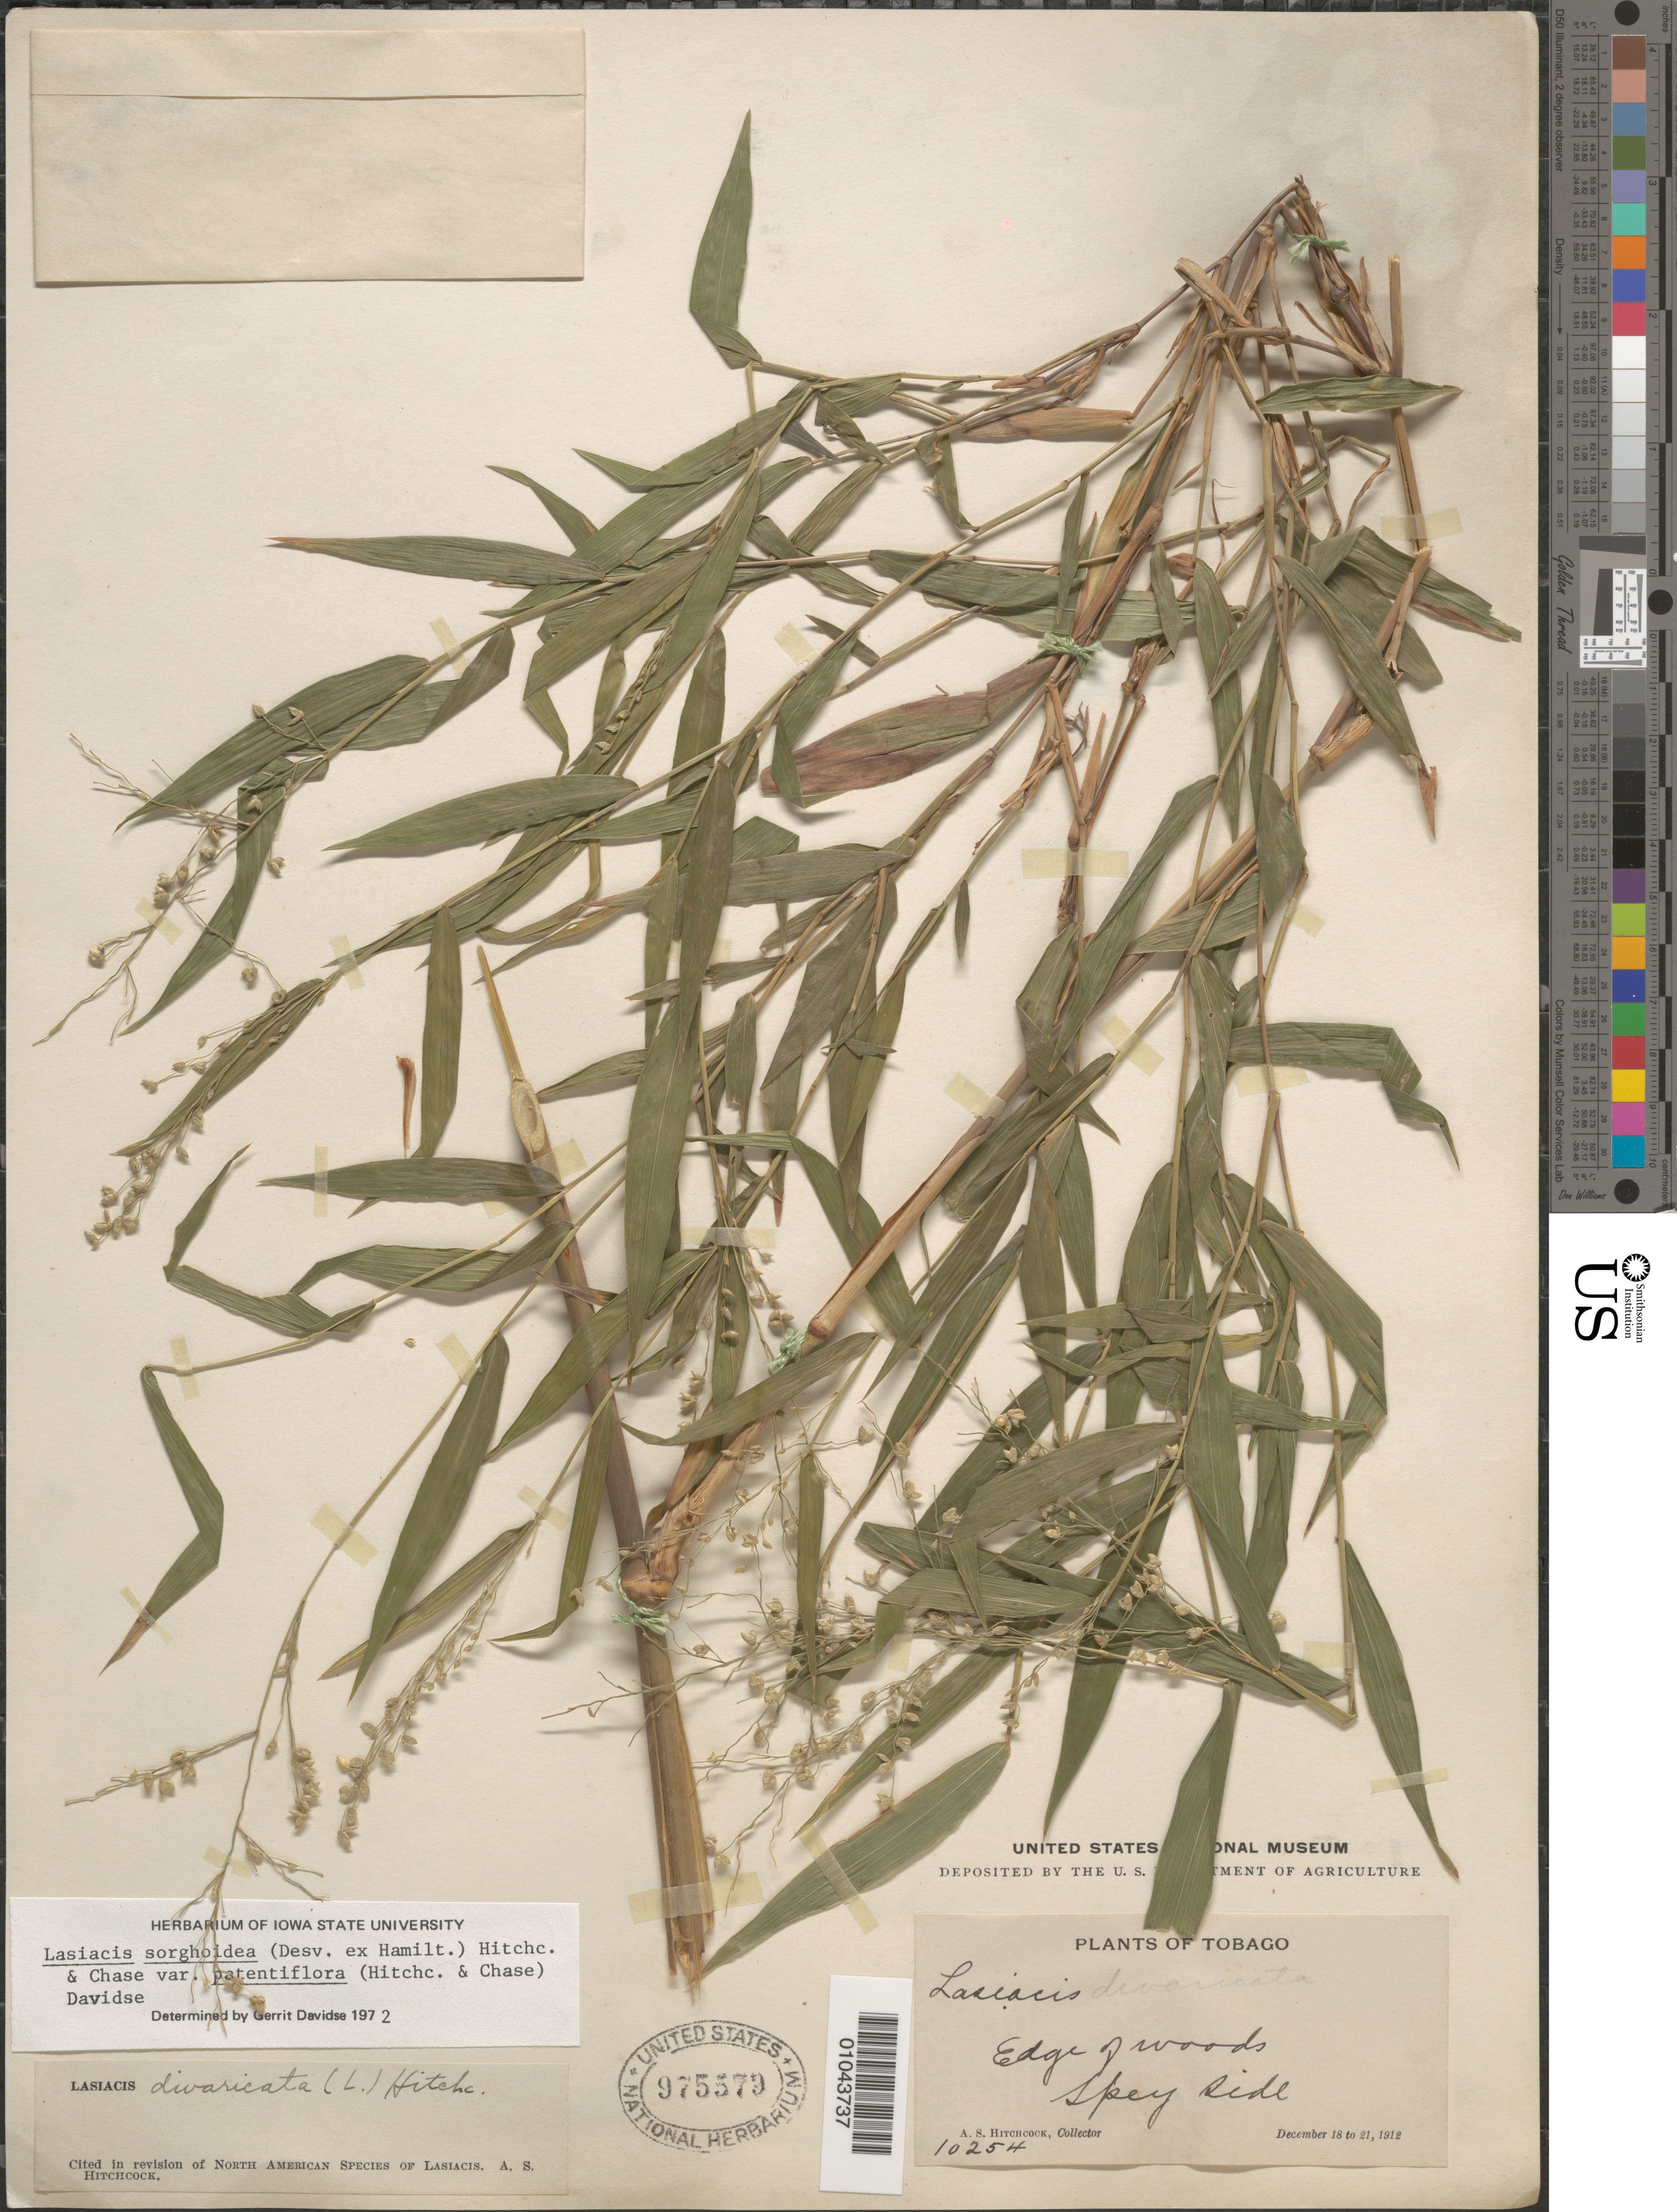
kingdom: Plantae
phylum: Tracheophyta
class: Liliopsida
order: Poales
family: Poaceae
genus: Lasiacis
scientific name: Lasiacis sorghoidea var. patentiflora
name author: (Hitchc. & Chase) Davidse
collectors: A. S. Hitchcock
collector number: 10254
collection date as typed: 18 Dec 1912 to 21 Dec 1912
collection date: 1912-12-18/1912-12-21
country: Trinidad and Tobago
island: Tobago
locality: Edge of woods, Speyside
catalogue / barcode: US 975579